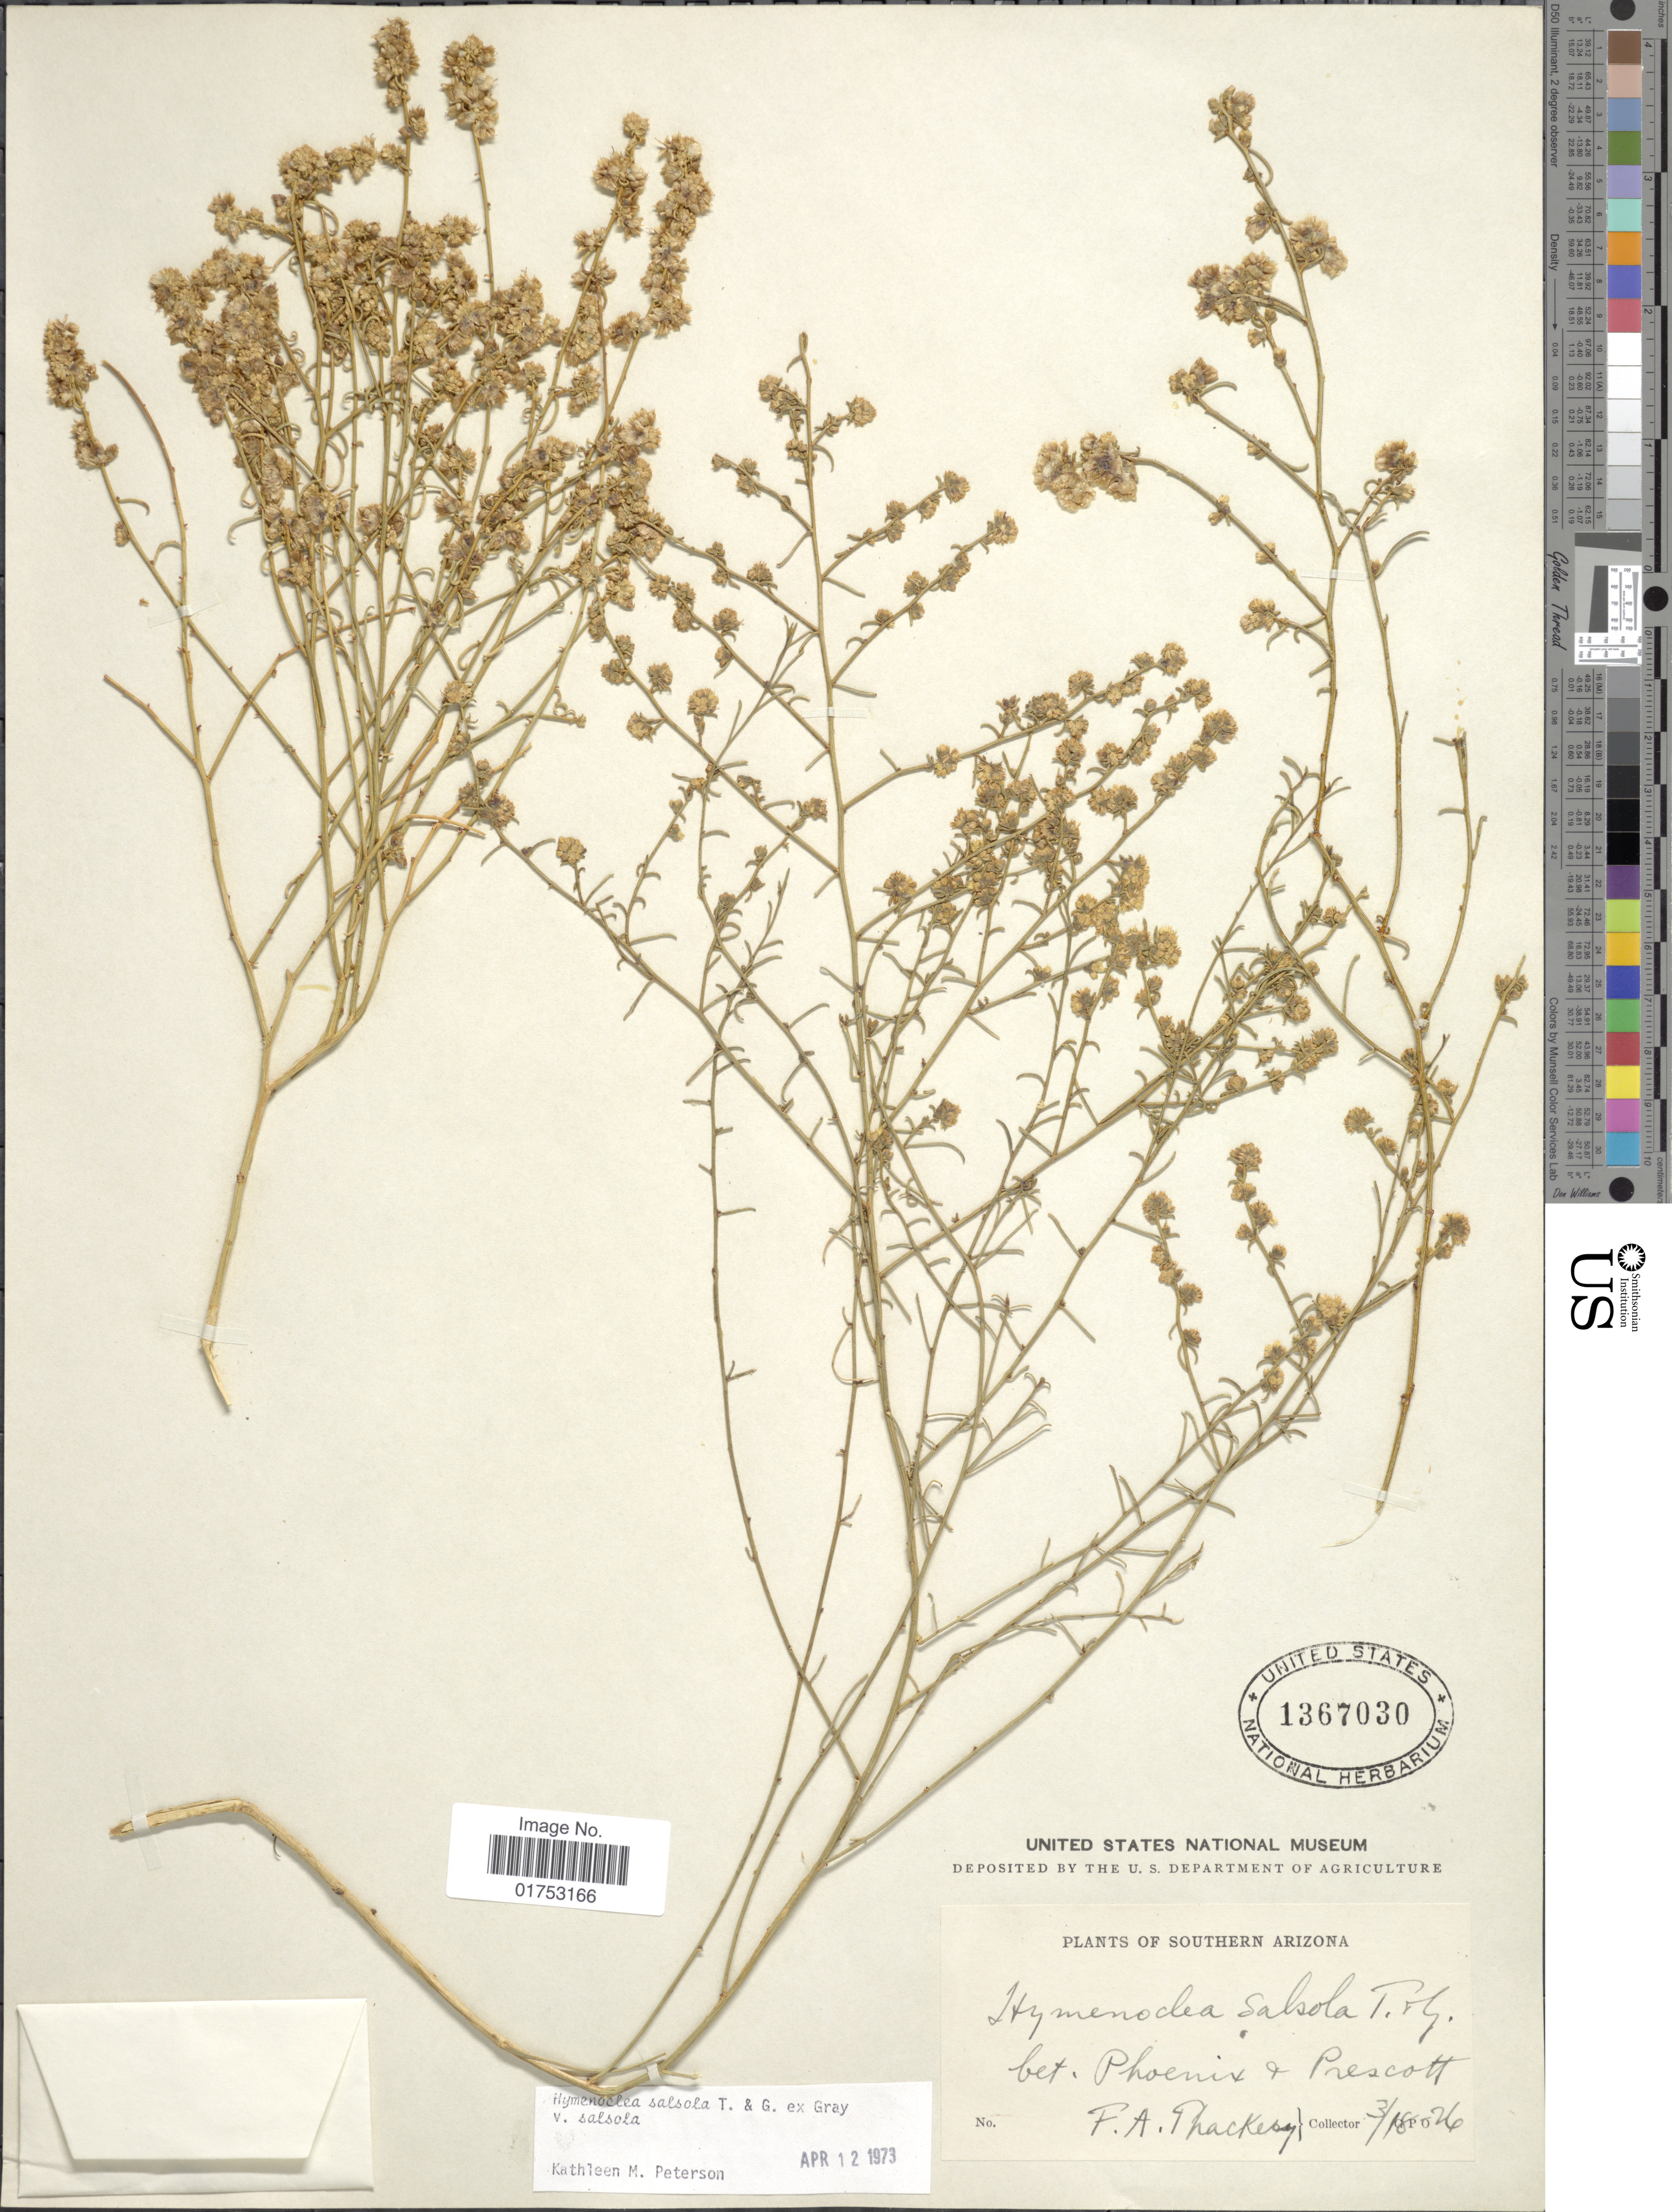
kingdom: Plantae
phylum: Tracheophyta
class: Magnoliopsida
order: Asterales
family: Asteraceae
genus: Hymenoclea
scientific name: Hymenoclea salsola var. salsola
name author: Torr. & A. Gray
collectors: F. Thackery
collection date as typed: Transcribed d/m/y: 18/3/26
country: United States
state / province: Arizona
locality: Southern Arizona, bet. Phoenix & Prescott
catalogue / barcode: US 1367030